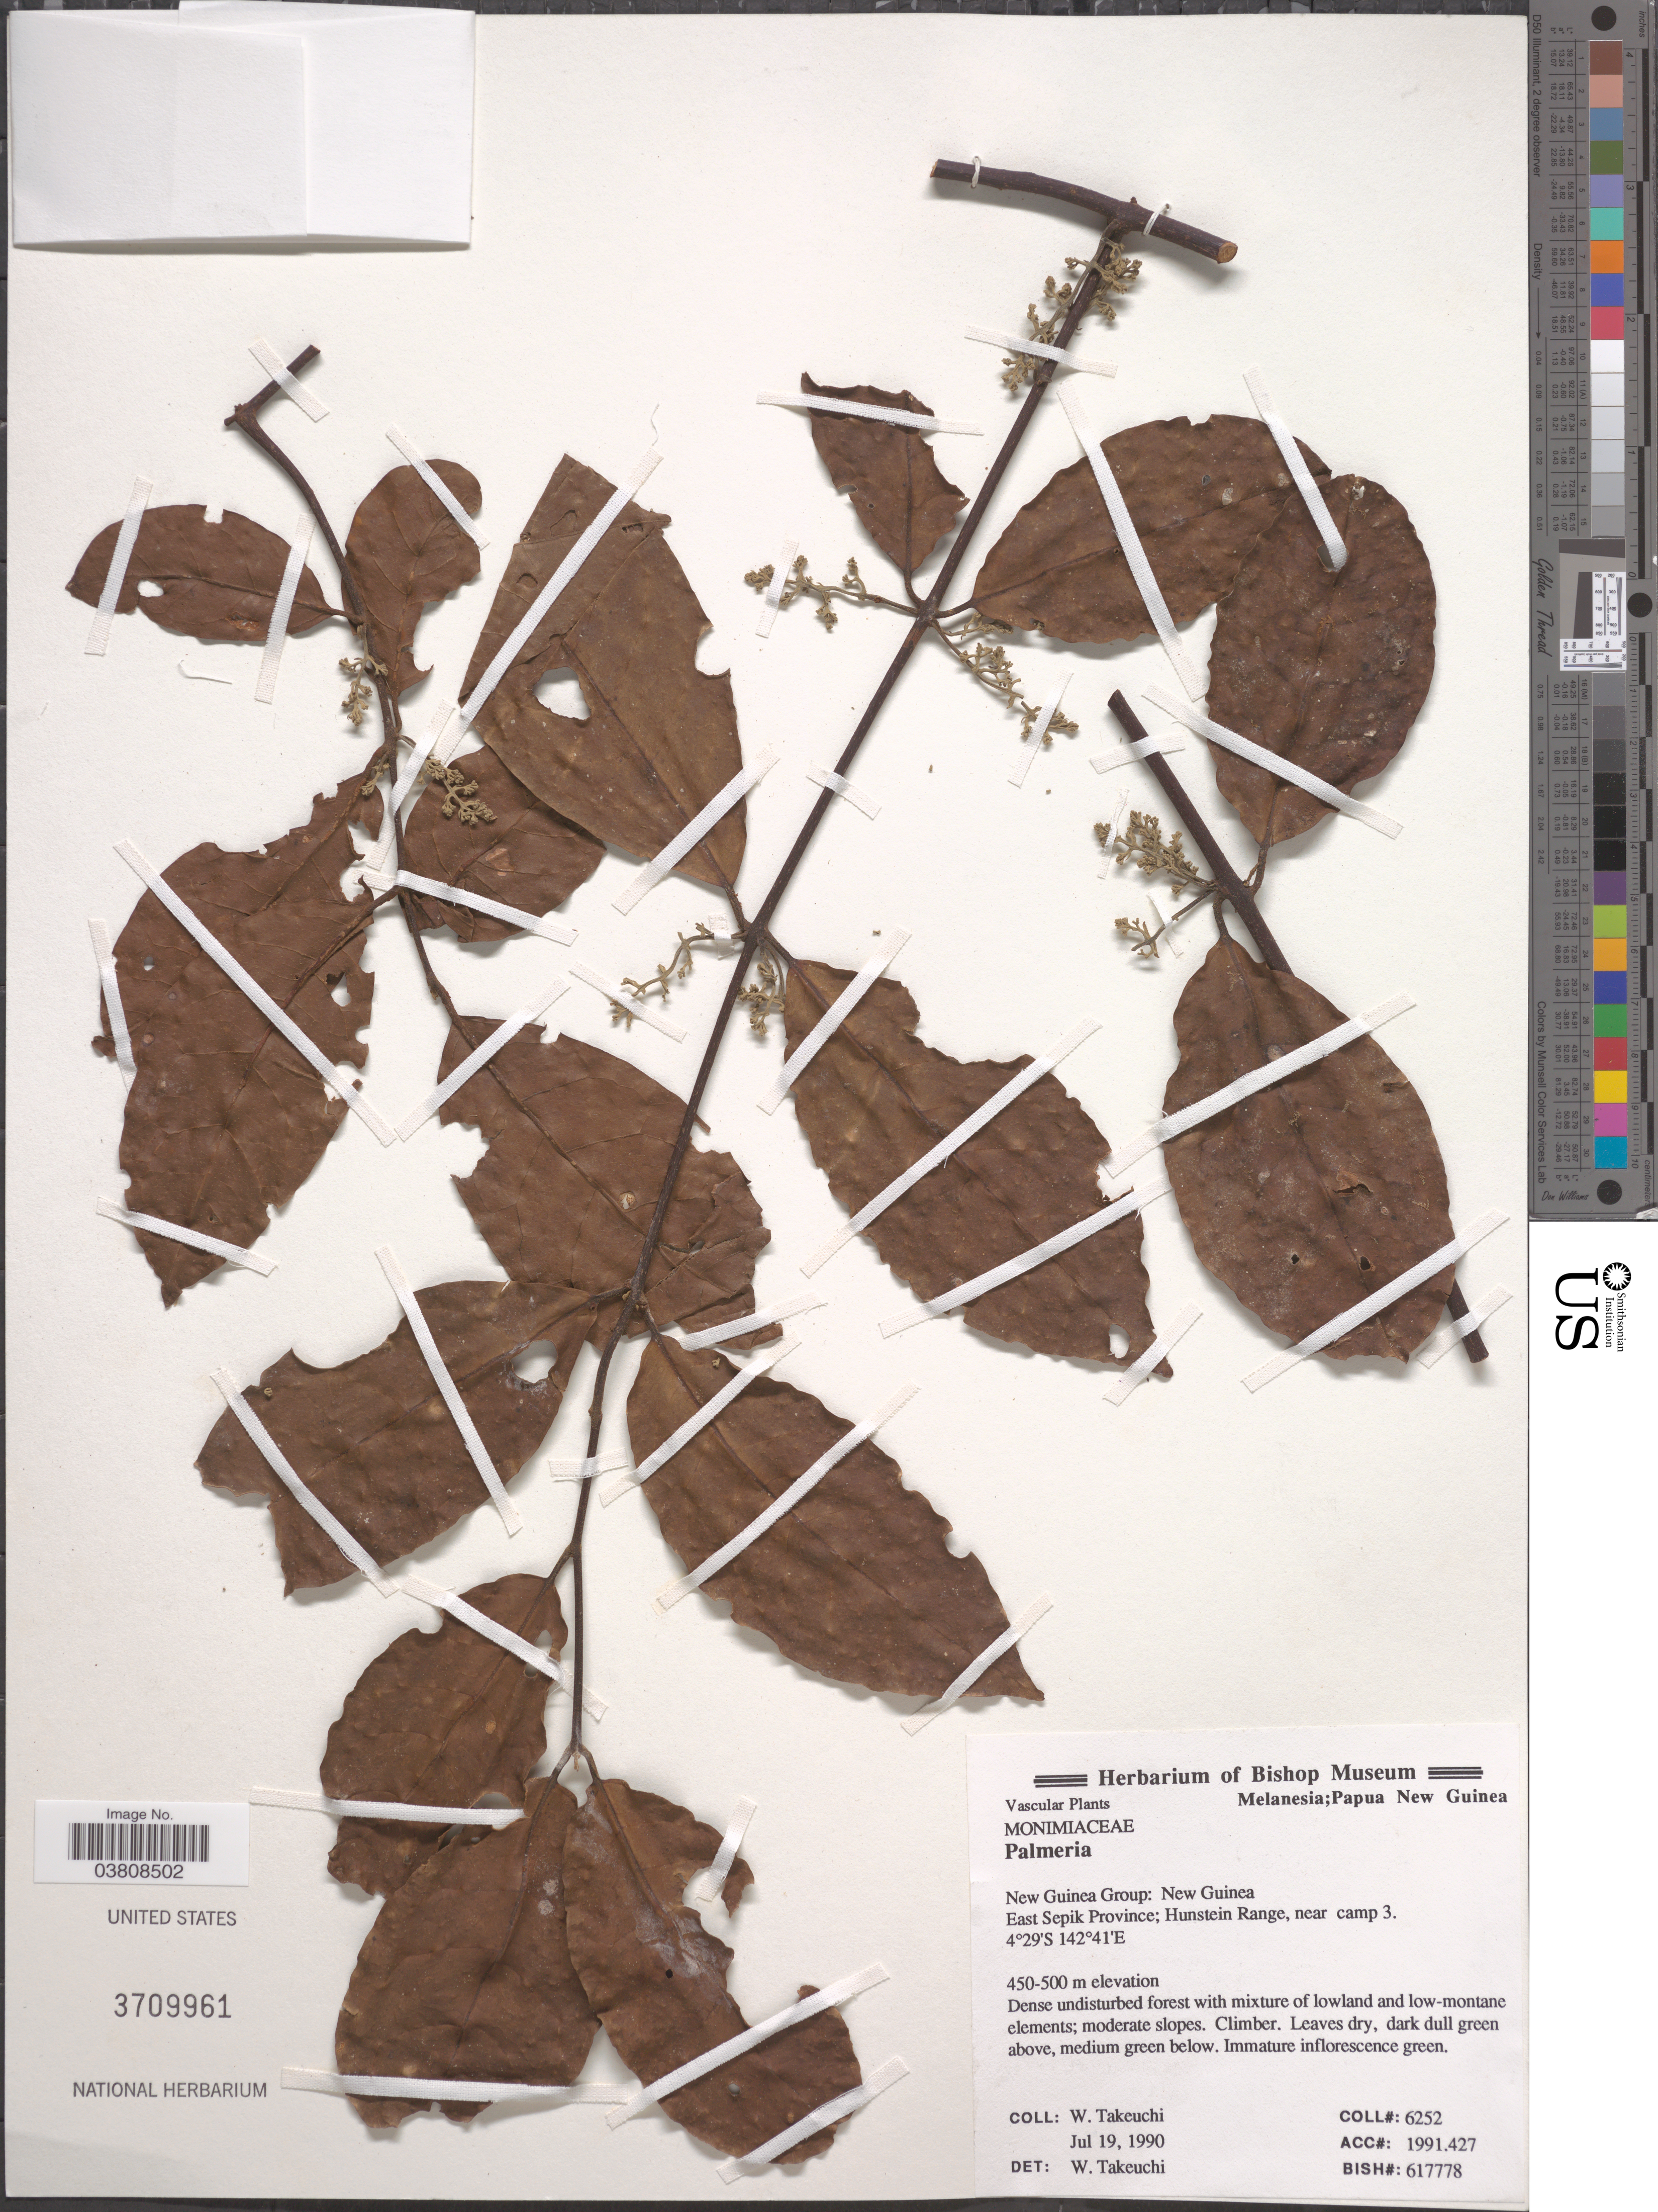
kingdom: Plantae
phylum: Tracheophyta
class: Magnoliopsida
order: Laurales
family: Monimiaceae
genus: Palmeria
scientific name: Palmeria sp.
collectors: W. Takeuchi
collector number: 6252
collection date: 1990-07-19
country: Papua New Guinea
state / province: East Sepik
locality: New Guinea Group: New Guinea. Hunstein Range, near camp 3.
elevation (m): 450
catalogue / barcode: US 3709961